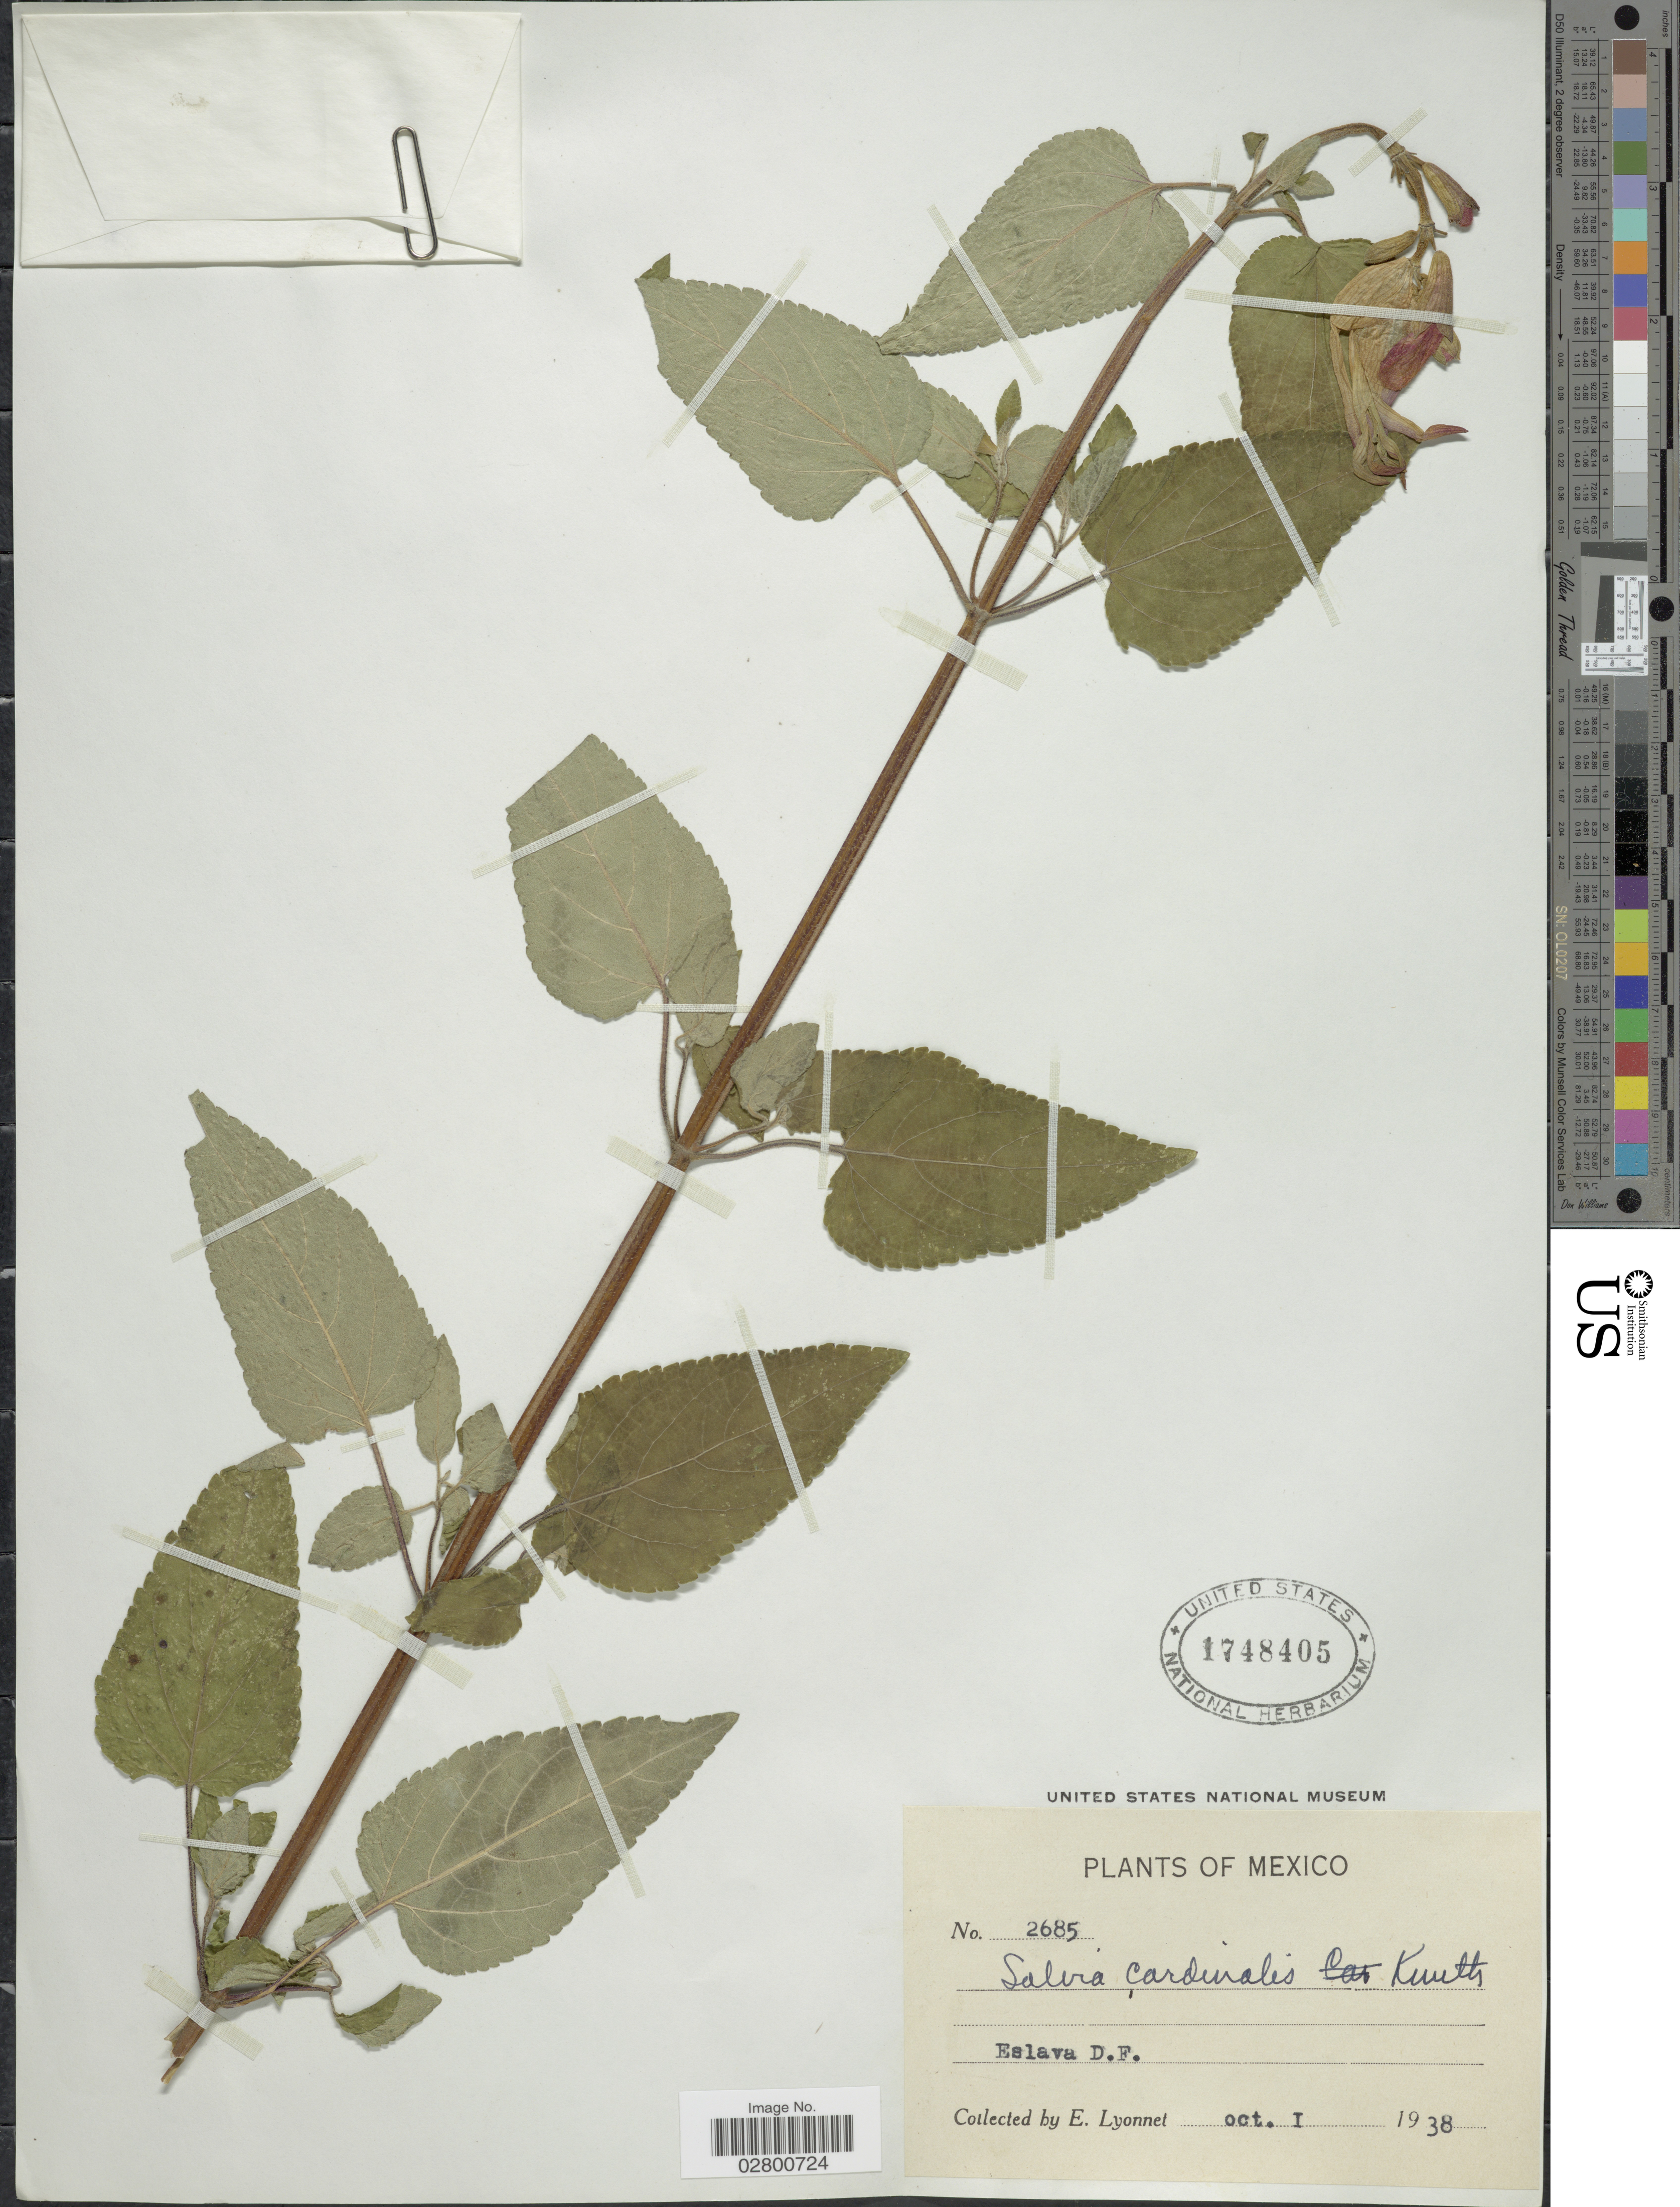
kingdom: Plantae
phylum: Tracheophyta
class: Magnoliopsida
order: Lamiales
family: Lamiaceae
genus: Salvia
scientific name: Salvia cardinalis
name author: Kunth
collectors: E. Lyonnet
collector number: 2685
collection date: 1938-10-01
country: Mexico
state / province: Distrito Federal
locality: Eslava, D.F.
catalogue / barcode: US 1748405